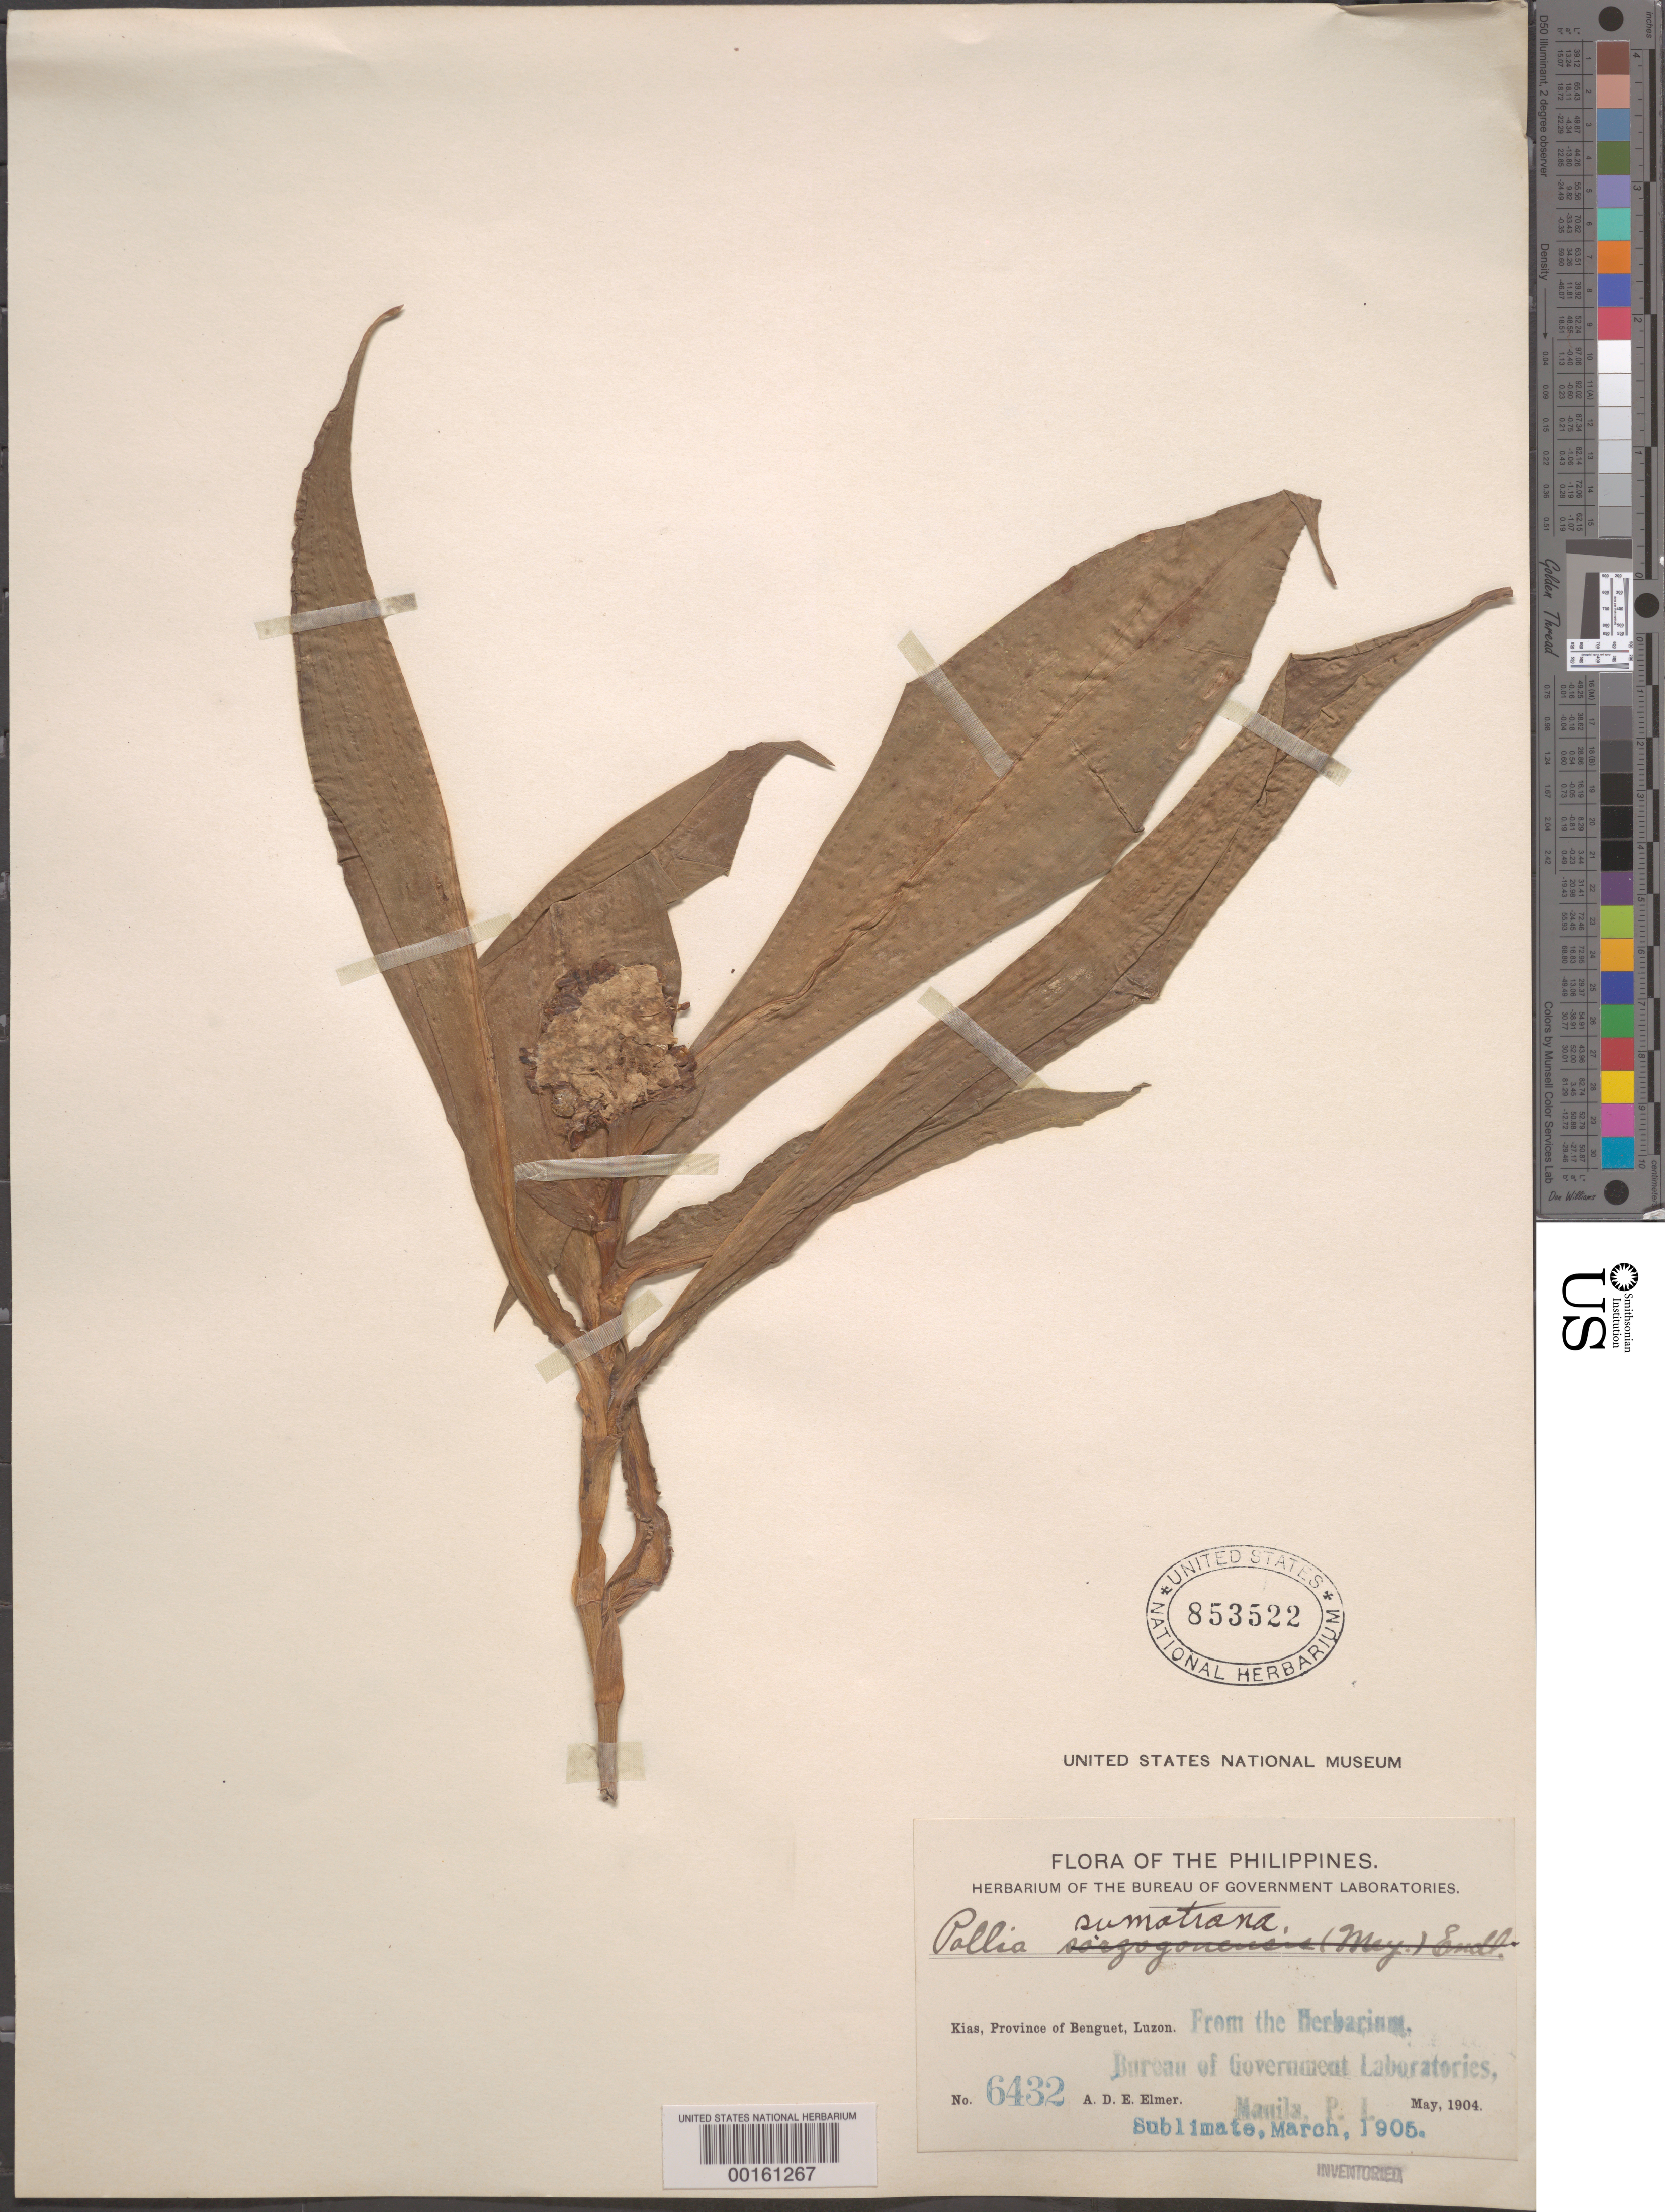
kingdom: Plantae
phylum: Tracheophyta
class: Liliopsida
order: Commelinales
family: Commelinaceae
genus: Pollia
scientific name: Pollia sumatrana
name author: Hassk.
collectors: A. D. E. Elmer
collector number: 6432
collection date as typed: May 1904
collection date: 1904-05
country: Philippines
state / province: Cordillera (Administrative Region)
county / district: Benguet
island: Luzon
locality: Kias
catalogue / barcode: US 853522